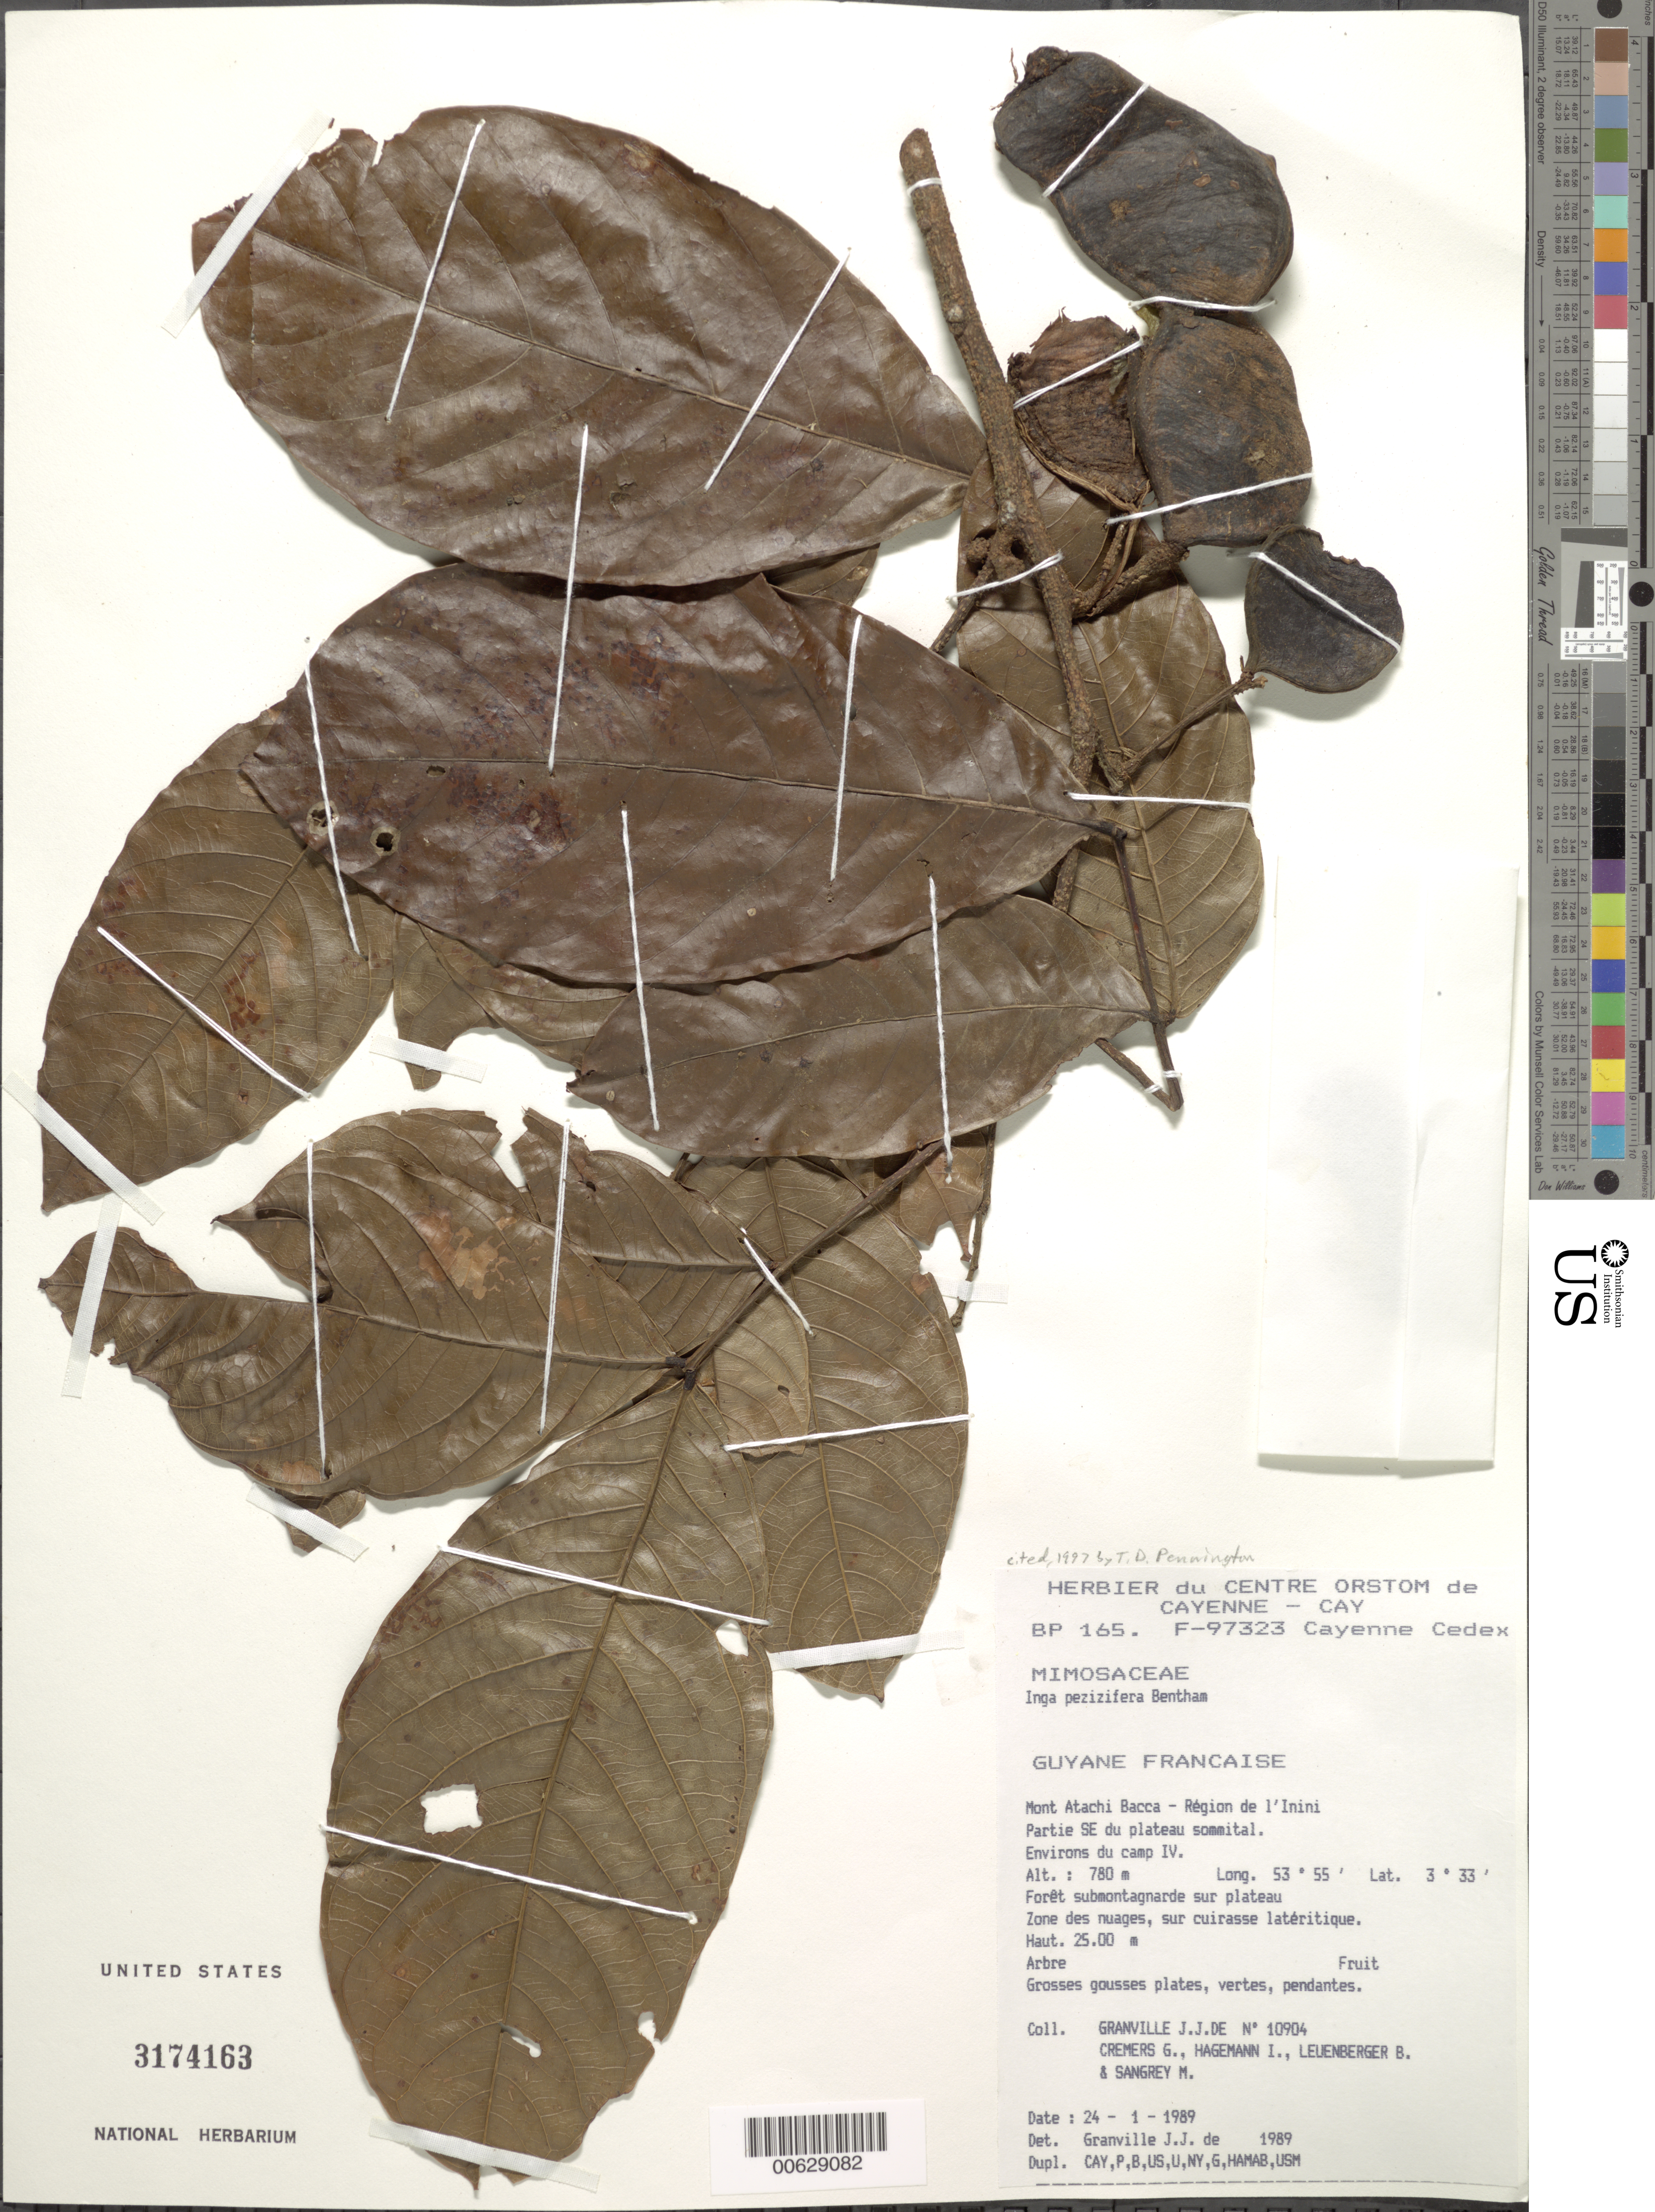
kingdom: Plantae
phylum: Tracheophyta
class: Magnoliopsida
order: Fabales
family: Fabaceae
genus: Inga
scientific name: Inga pezizifera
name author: Benth.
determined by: Pennington, T. D., (K)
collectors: J.-J. de Granville, G. Cremers, J. Hagemann, B. E. Leuenberger & M. S. Sangrey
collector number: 10904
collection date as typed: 24-Jan-89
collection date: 1989-01-24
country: French Guiana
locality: Mont Atachi Bacca, région de l'Inini, partie SE du plateau sommital, environs du camp IV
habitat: Forêt submontagnarde sur plateau. Zone de nuages, sur cuirasse lateritique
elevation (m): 780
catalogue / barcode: US 3174163